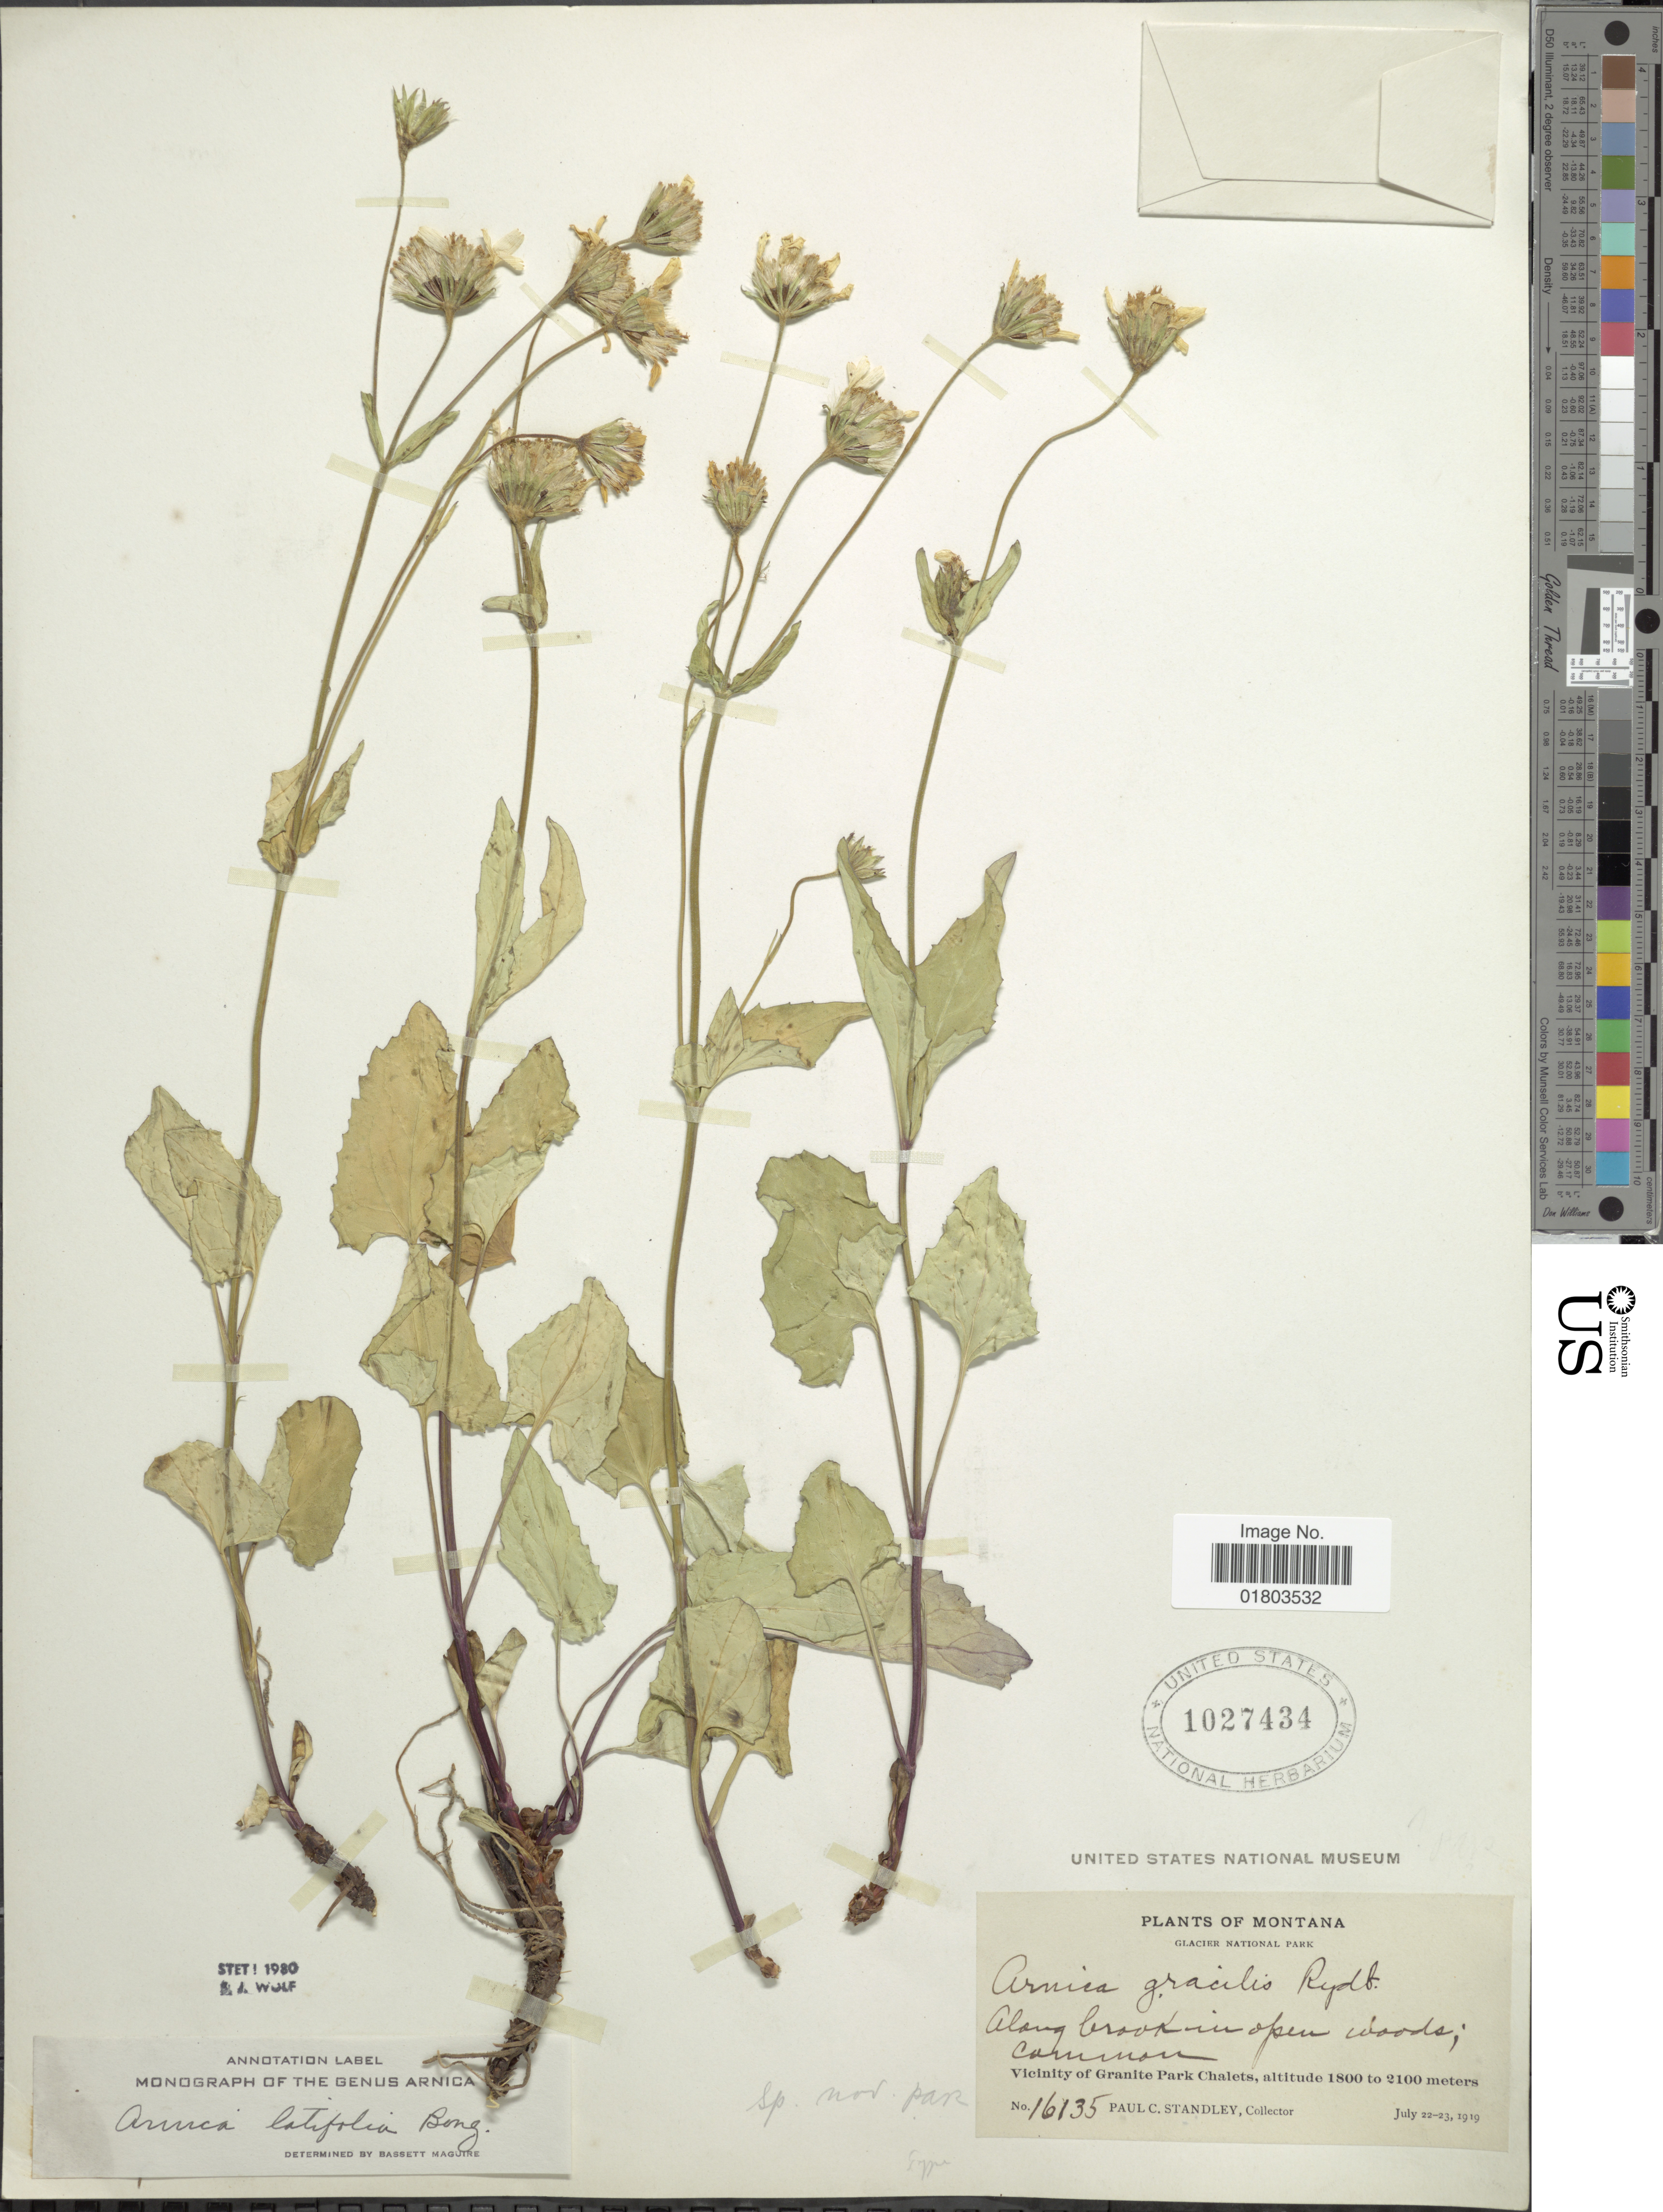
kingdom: Plantae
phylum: Tracheophyta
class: Magnoliopsida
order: Asterales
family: Asteraceae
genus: Arnica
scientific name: Arnica latifolia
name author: Bong.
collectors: P. C. Standley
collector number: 16135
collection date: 1919-07-22/1919-07-23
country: United States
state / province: Montana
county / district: Glacier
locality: Glacier National Park, along brook in open woods; Common, Vicinity of Granite Park, Chalets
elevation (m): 1800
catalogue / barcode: US 1027434